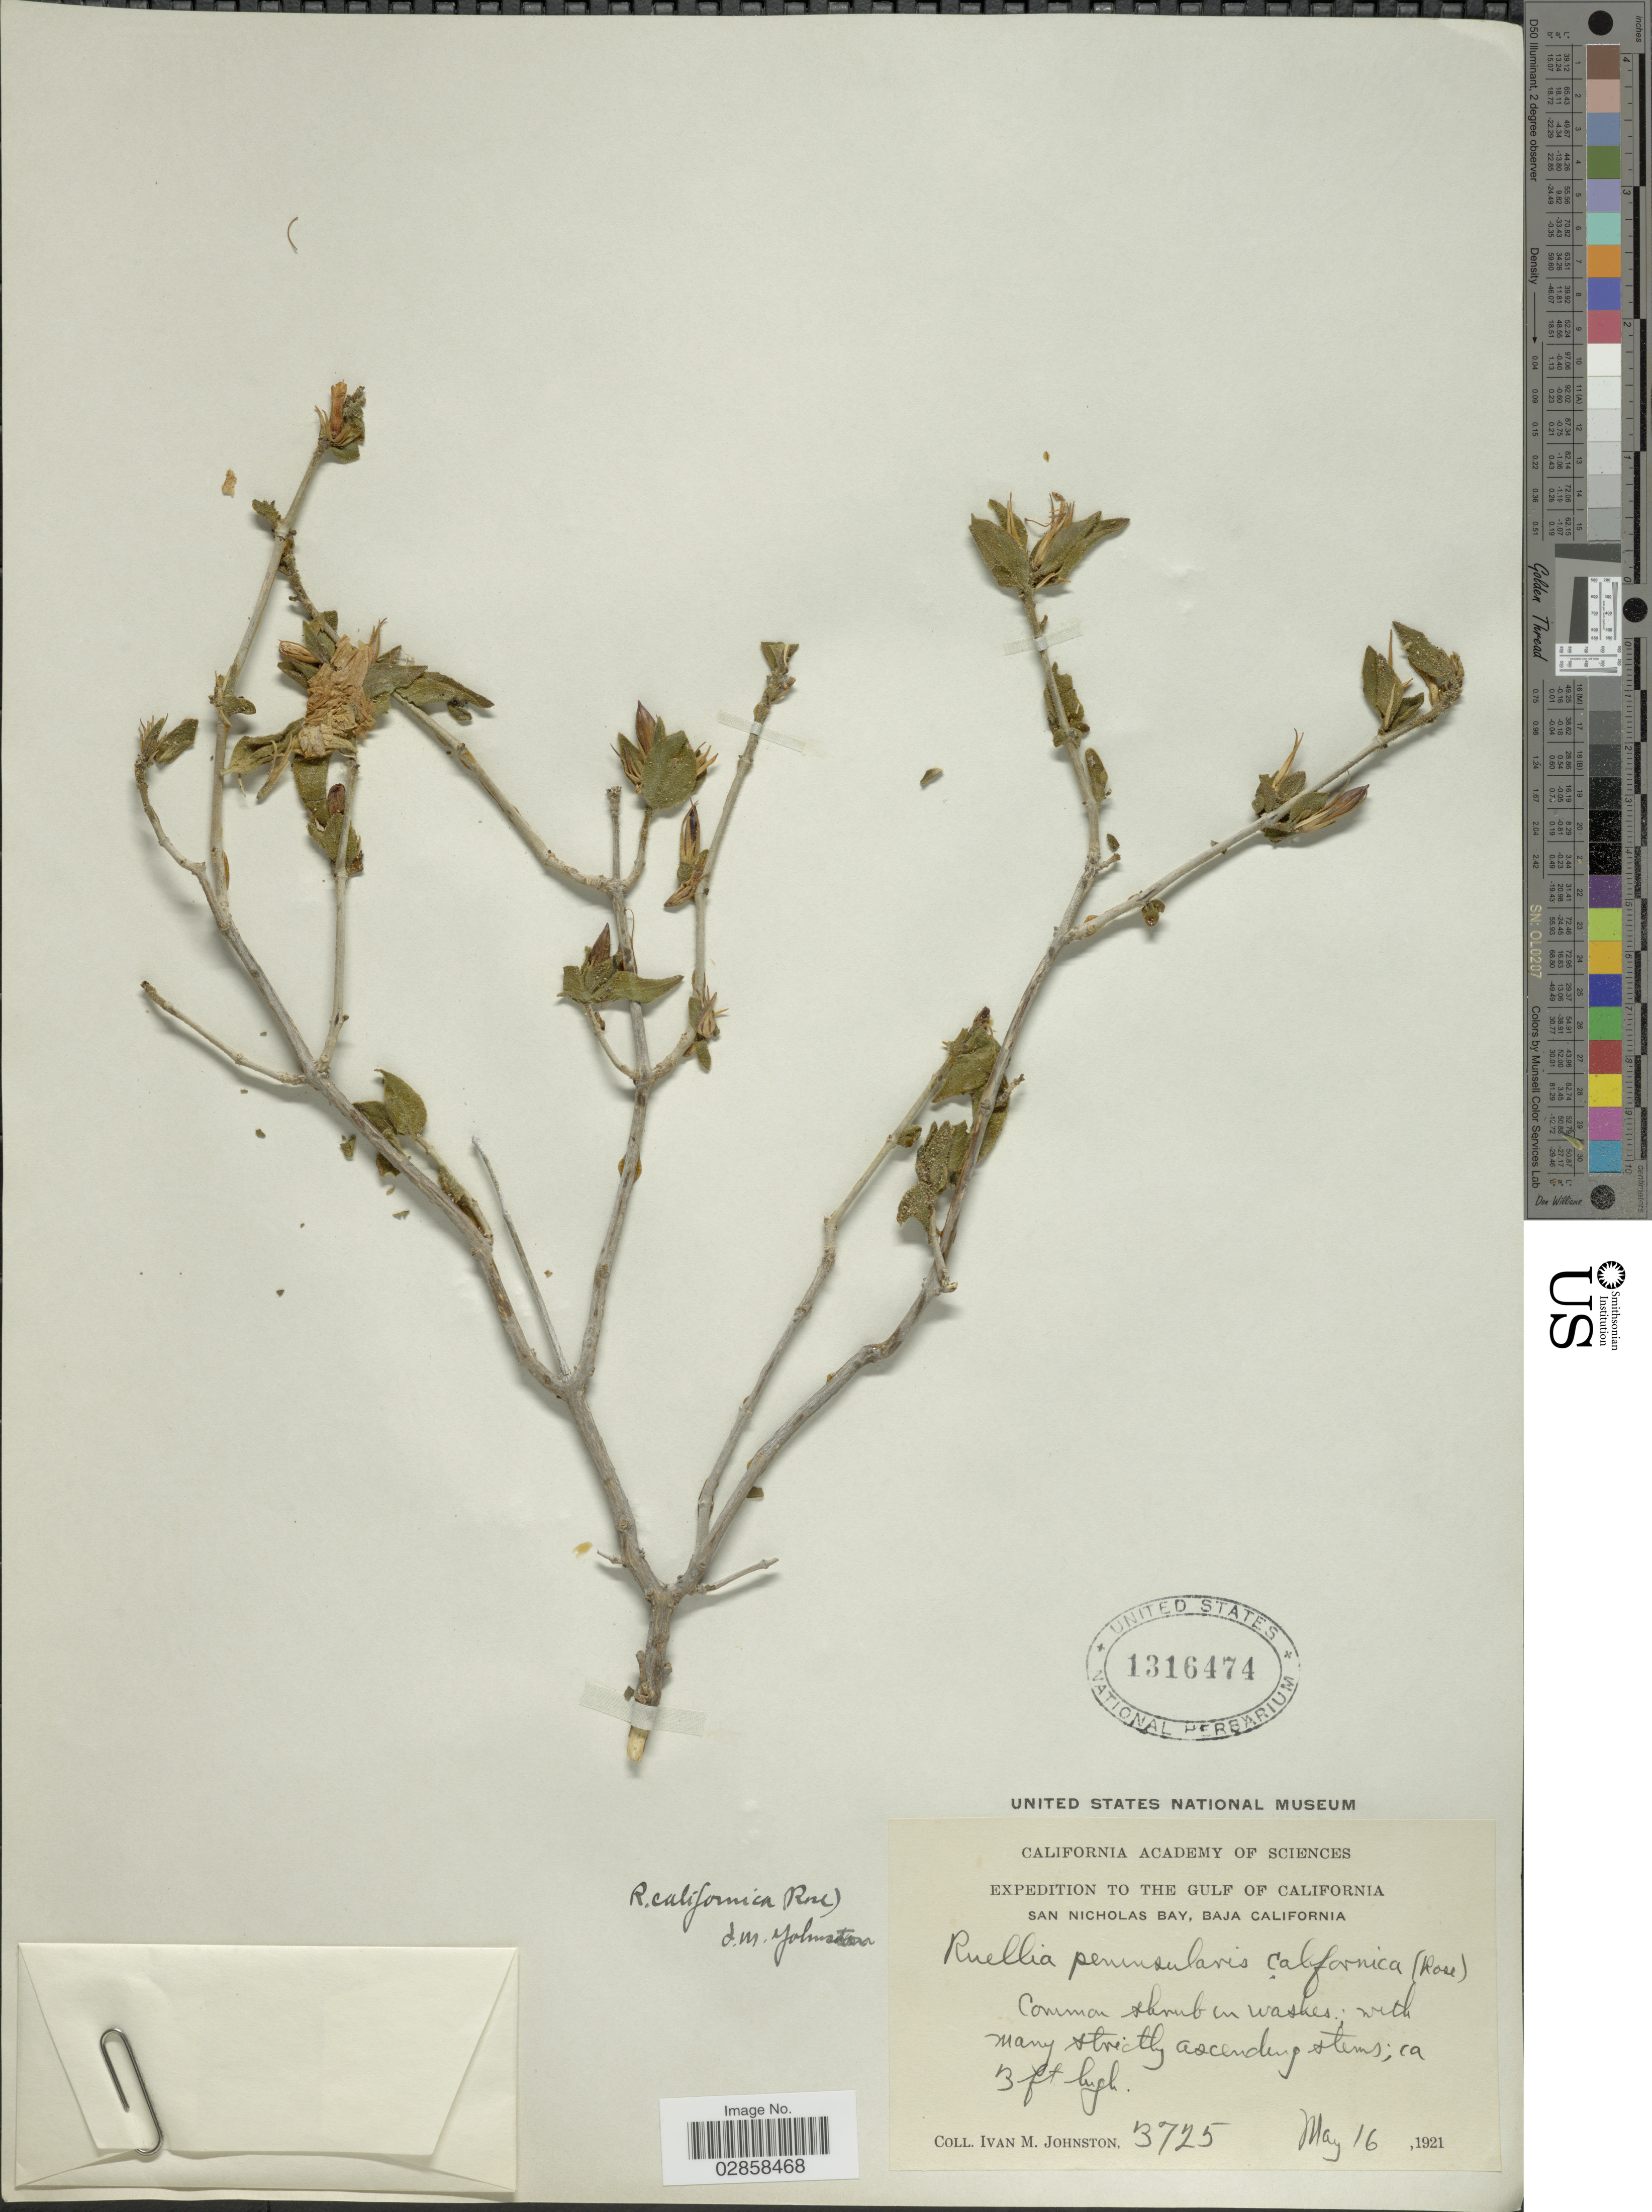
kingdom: Plantae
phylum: Tracheophyta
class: Magnoliopsida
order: Lamiales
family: Acanthaceae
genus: Ruellia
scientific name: Ruellia californica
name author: (Rose) I.M. Johnst.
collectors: I.M. Johnston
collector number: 3725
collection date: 1921-05-16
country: Mexico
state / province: Baja California Sur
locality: The Gulf of California. San Nicholas Bay.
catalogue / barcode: US 1316474